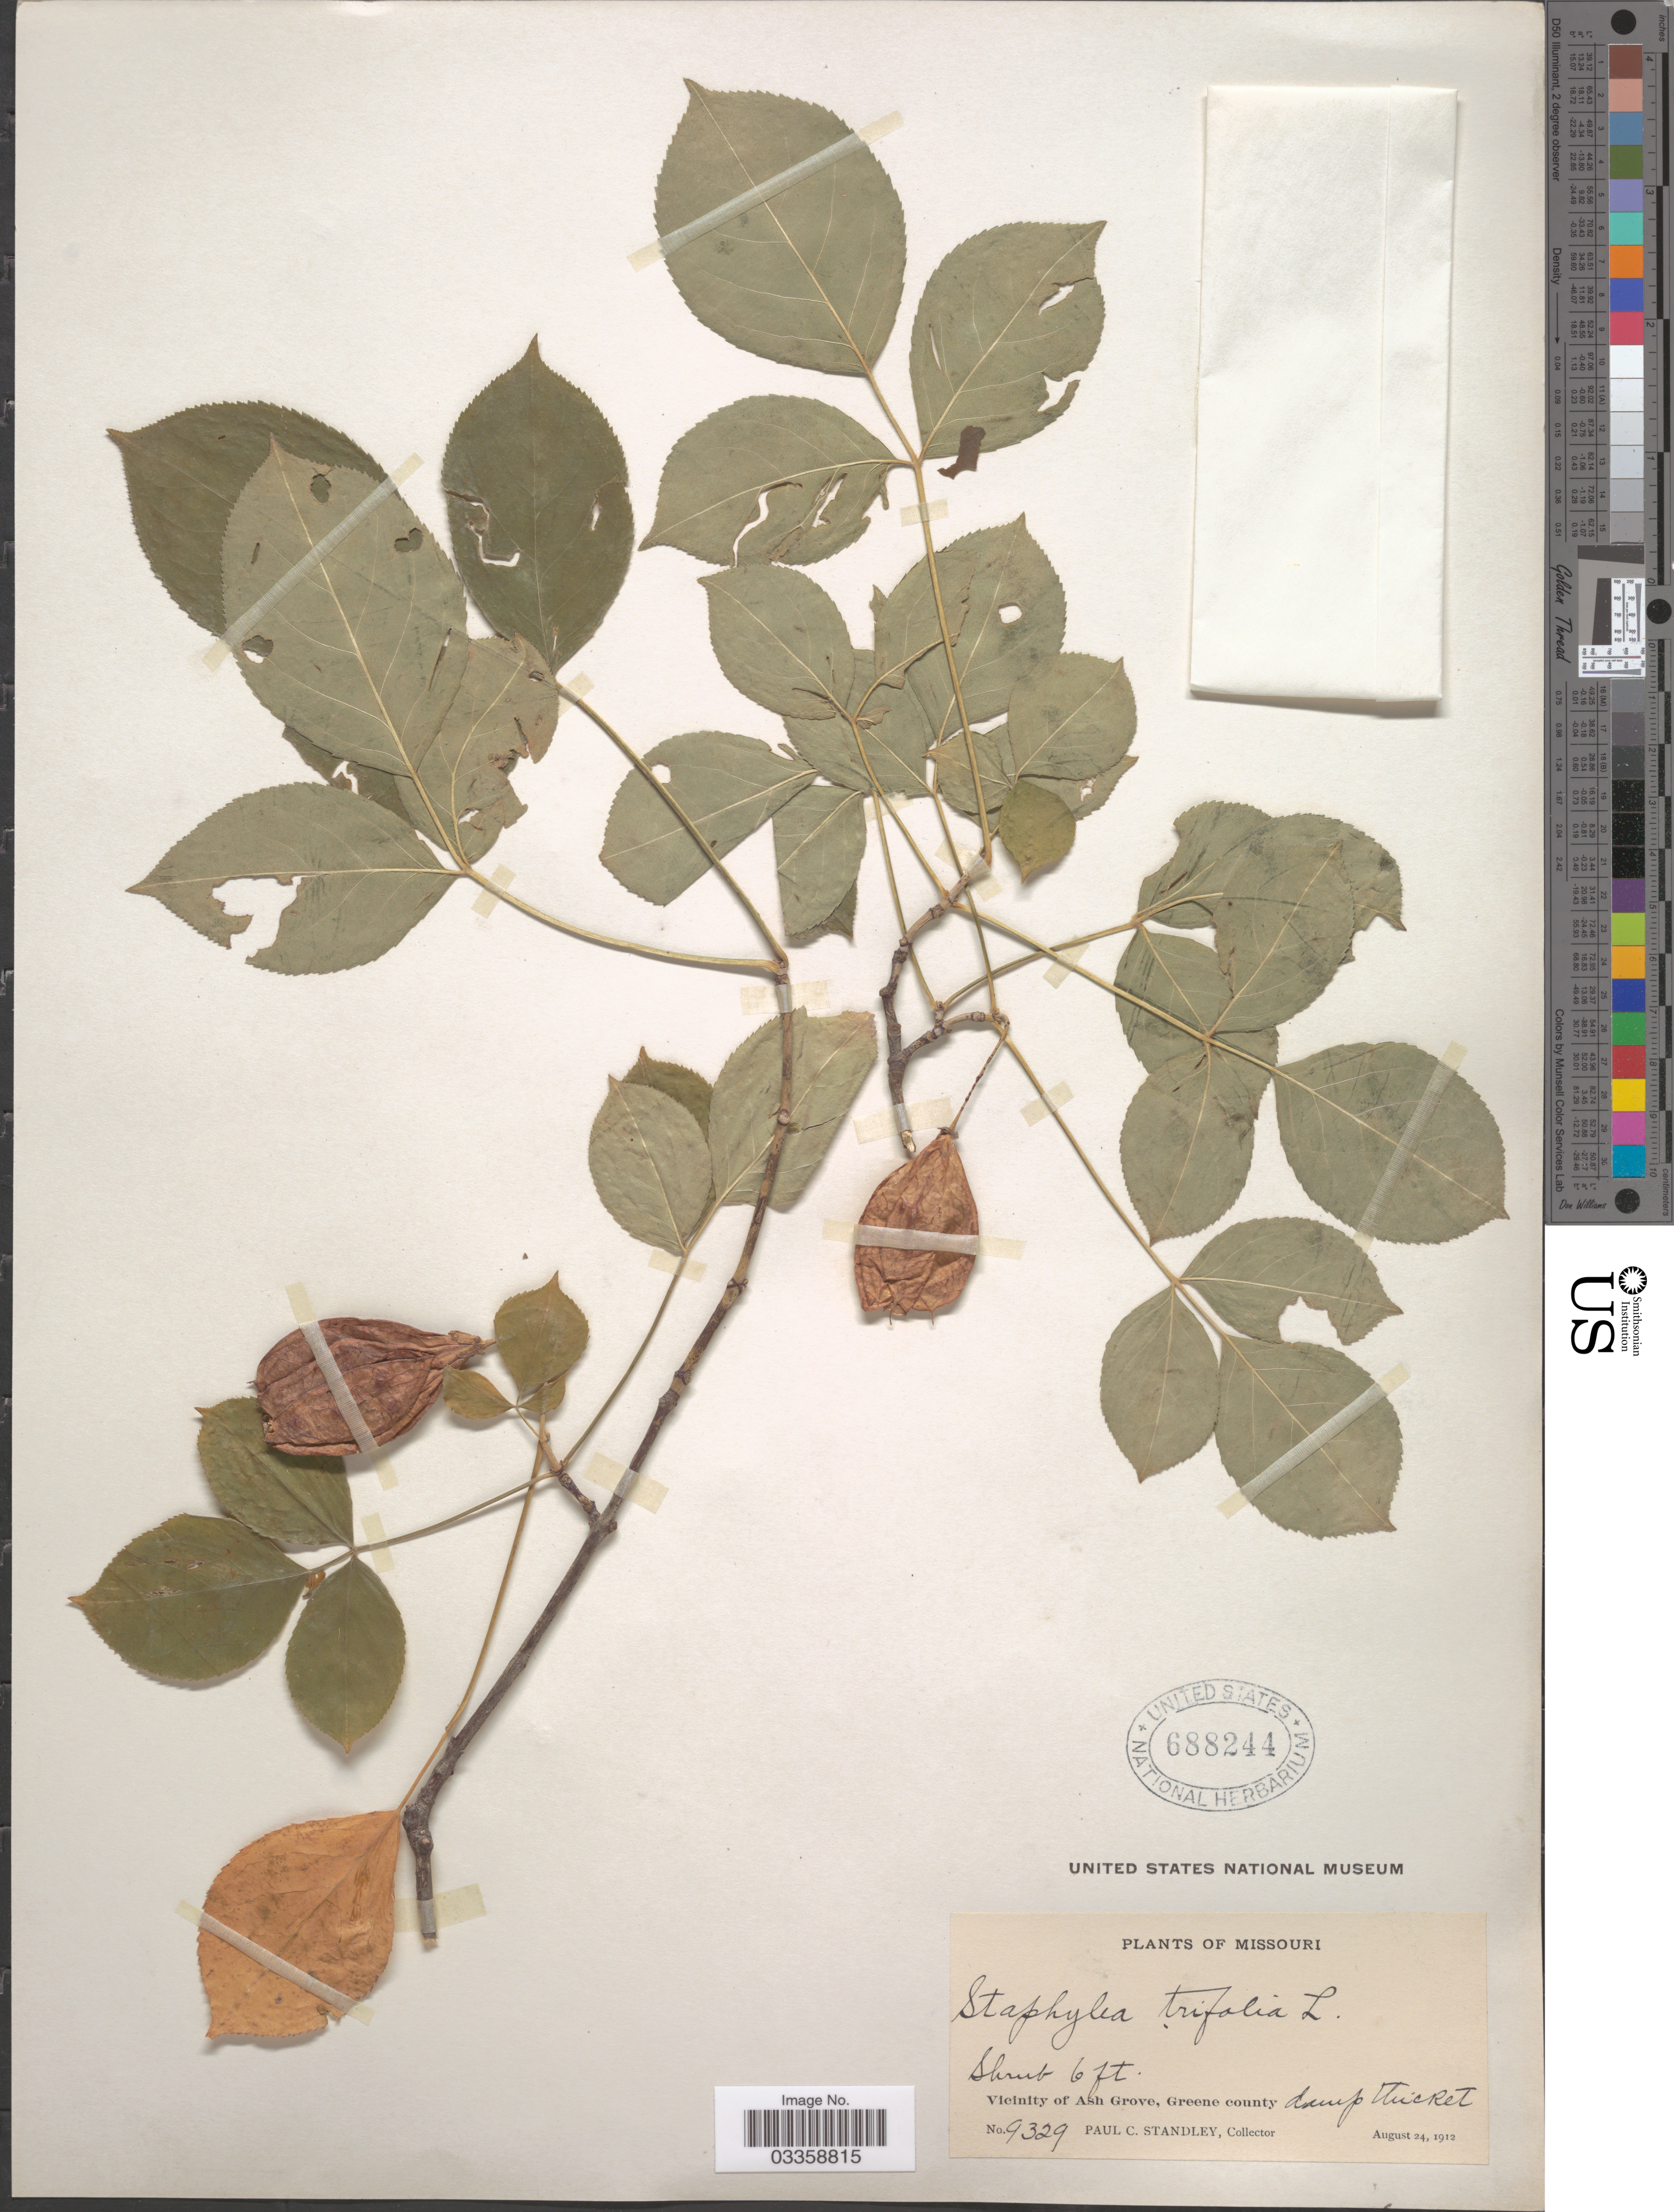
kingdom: Plantae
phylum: Tracheophyta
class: Magnoliopsida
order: Crossosomatales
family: Staphyleaceae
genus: Staphylea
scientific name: Staphylea trifolia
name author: L.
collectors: P. C. Standley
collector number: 9329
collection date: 1912-08-24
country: United States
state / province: Missouri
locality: Vicinity of Ash Grove, Greene county.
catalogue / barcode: US 688244